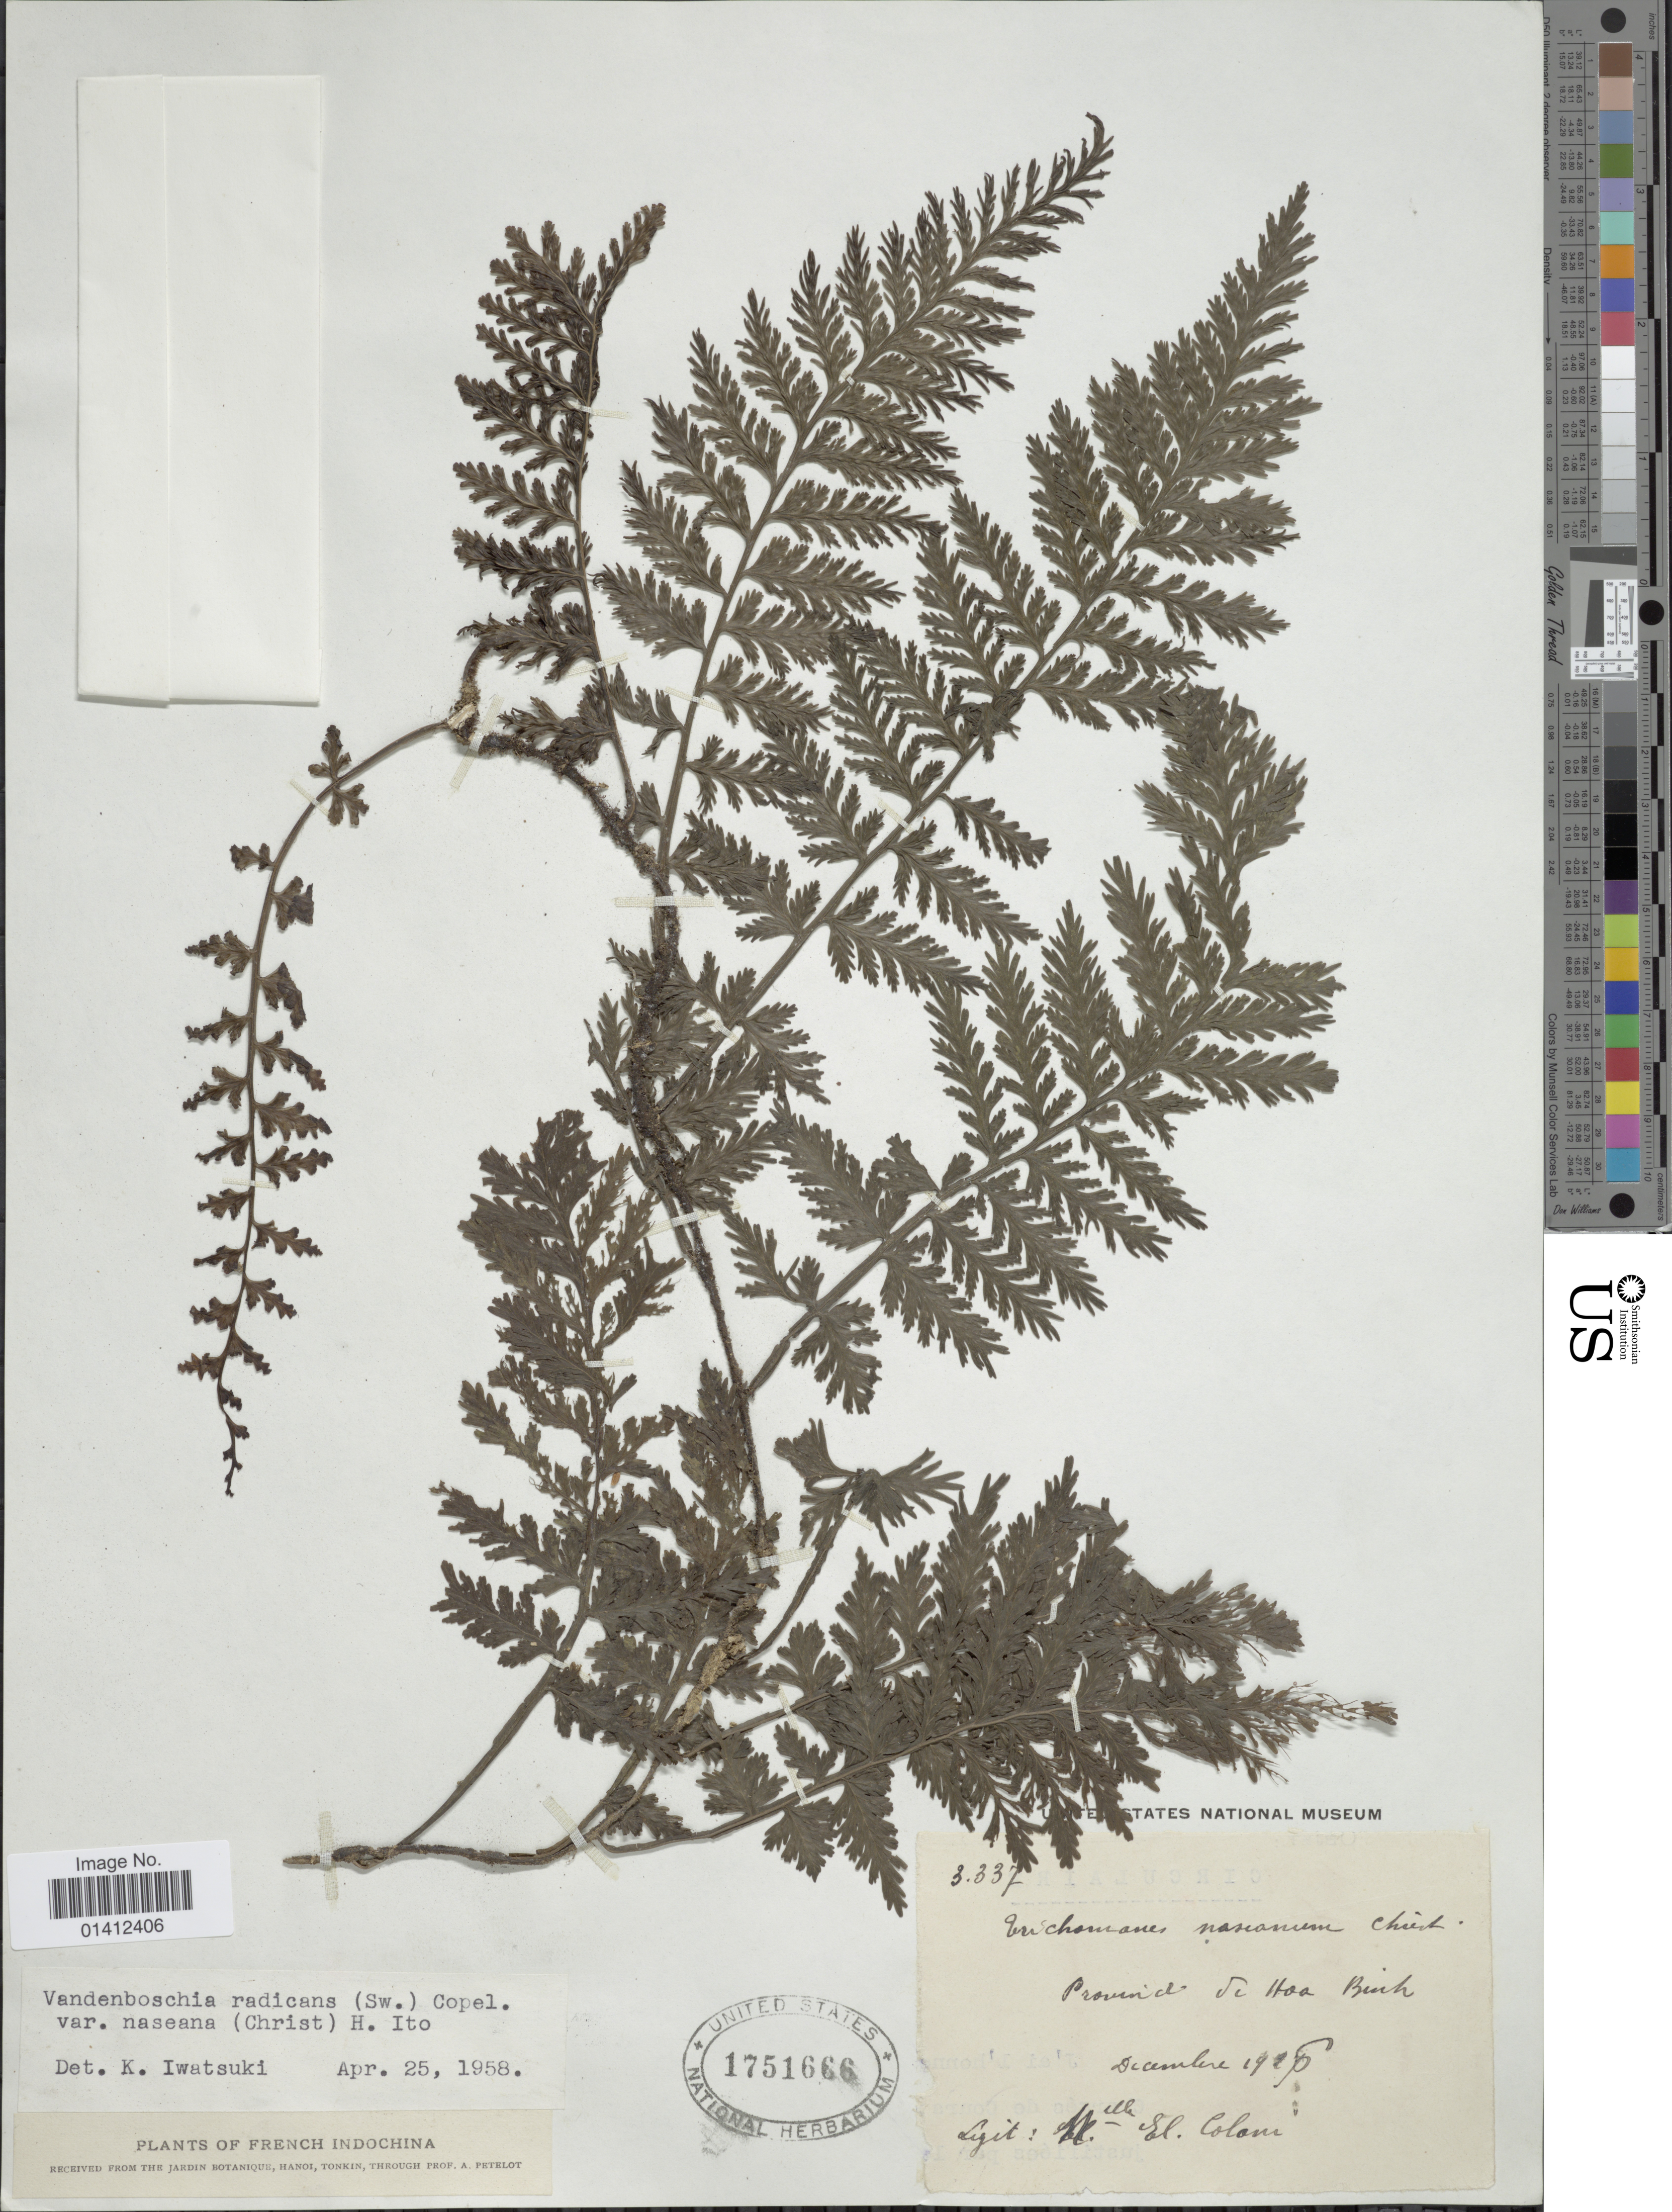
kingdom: Plantae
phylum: Tracheophyta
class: Polypodiopsida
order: Hymenophyllales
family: Hymenophyllaceae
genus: Vandenboschia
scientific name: Vandenboschia radicans var. naseana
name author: (Christ) H. Itô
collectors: E. Colani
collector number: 3337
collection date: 1926-12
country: Vietnam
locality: Province de Hoa Binh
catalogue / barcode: US 1751666